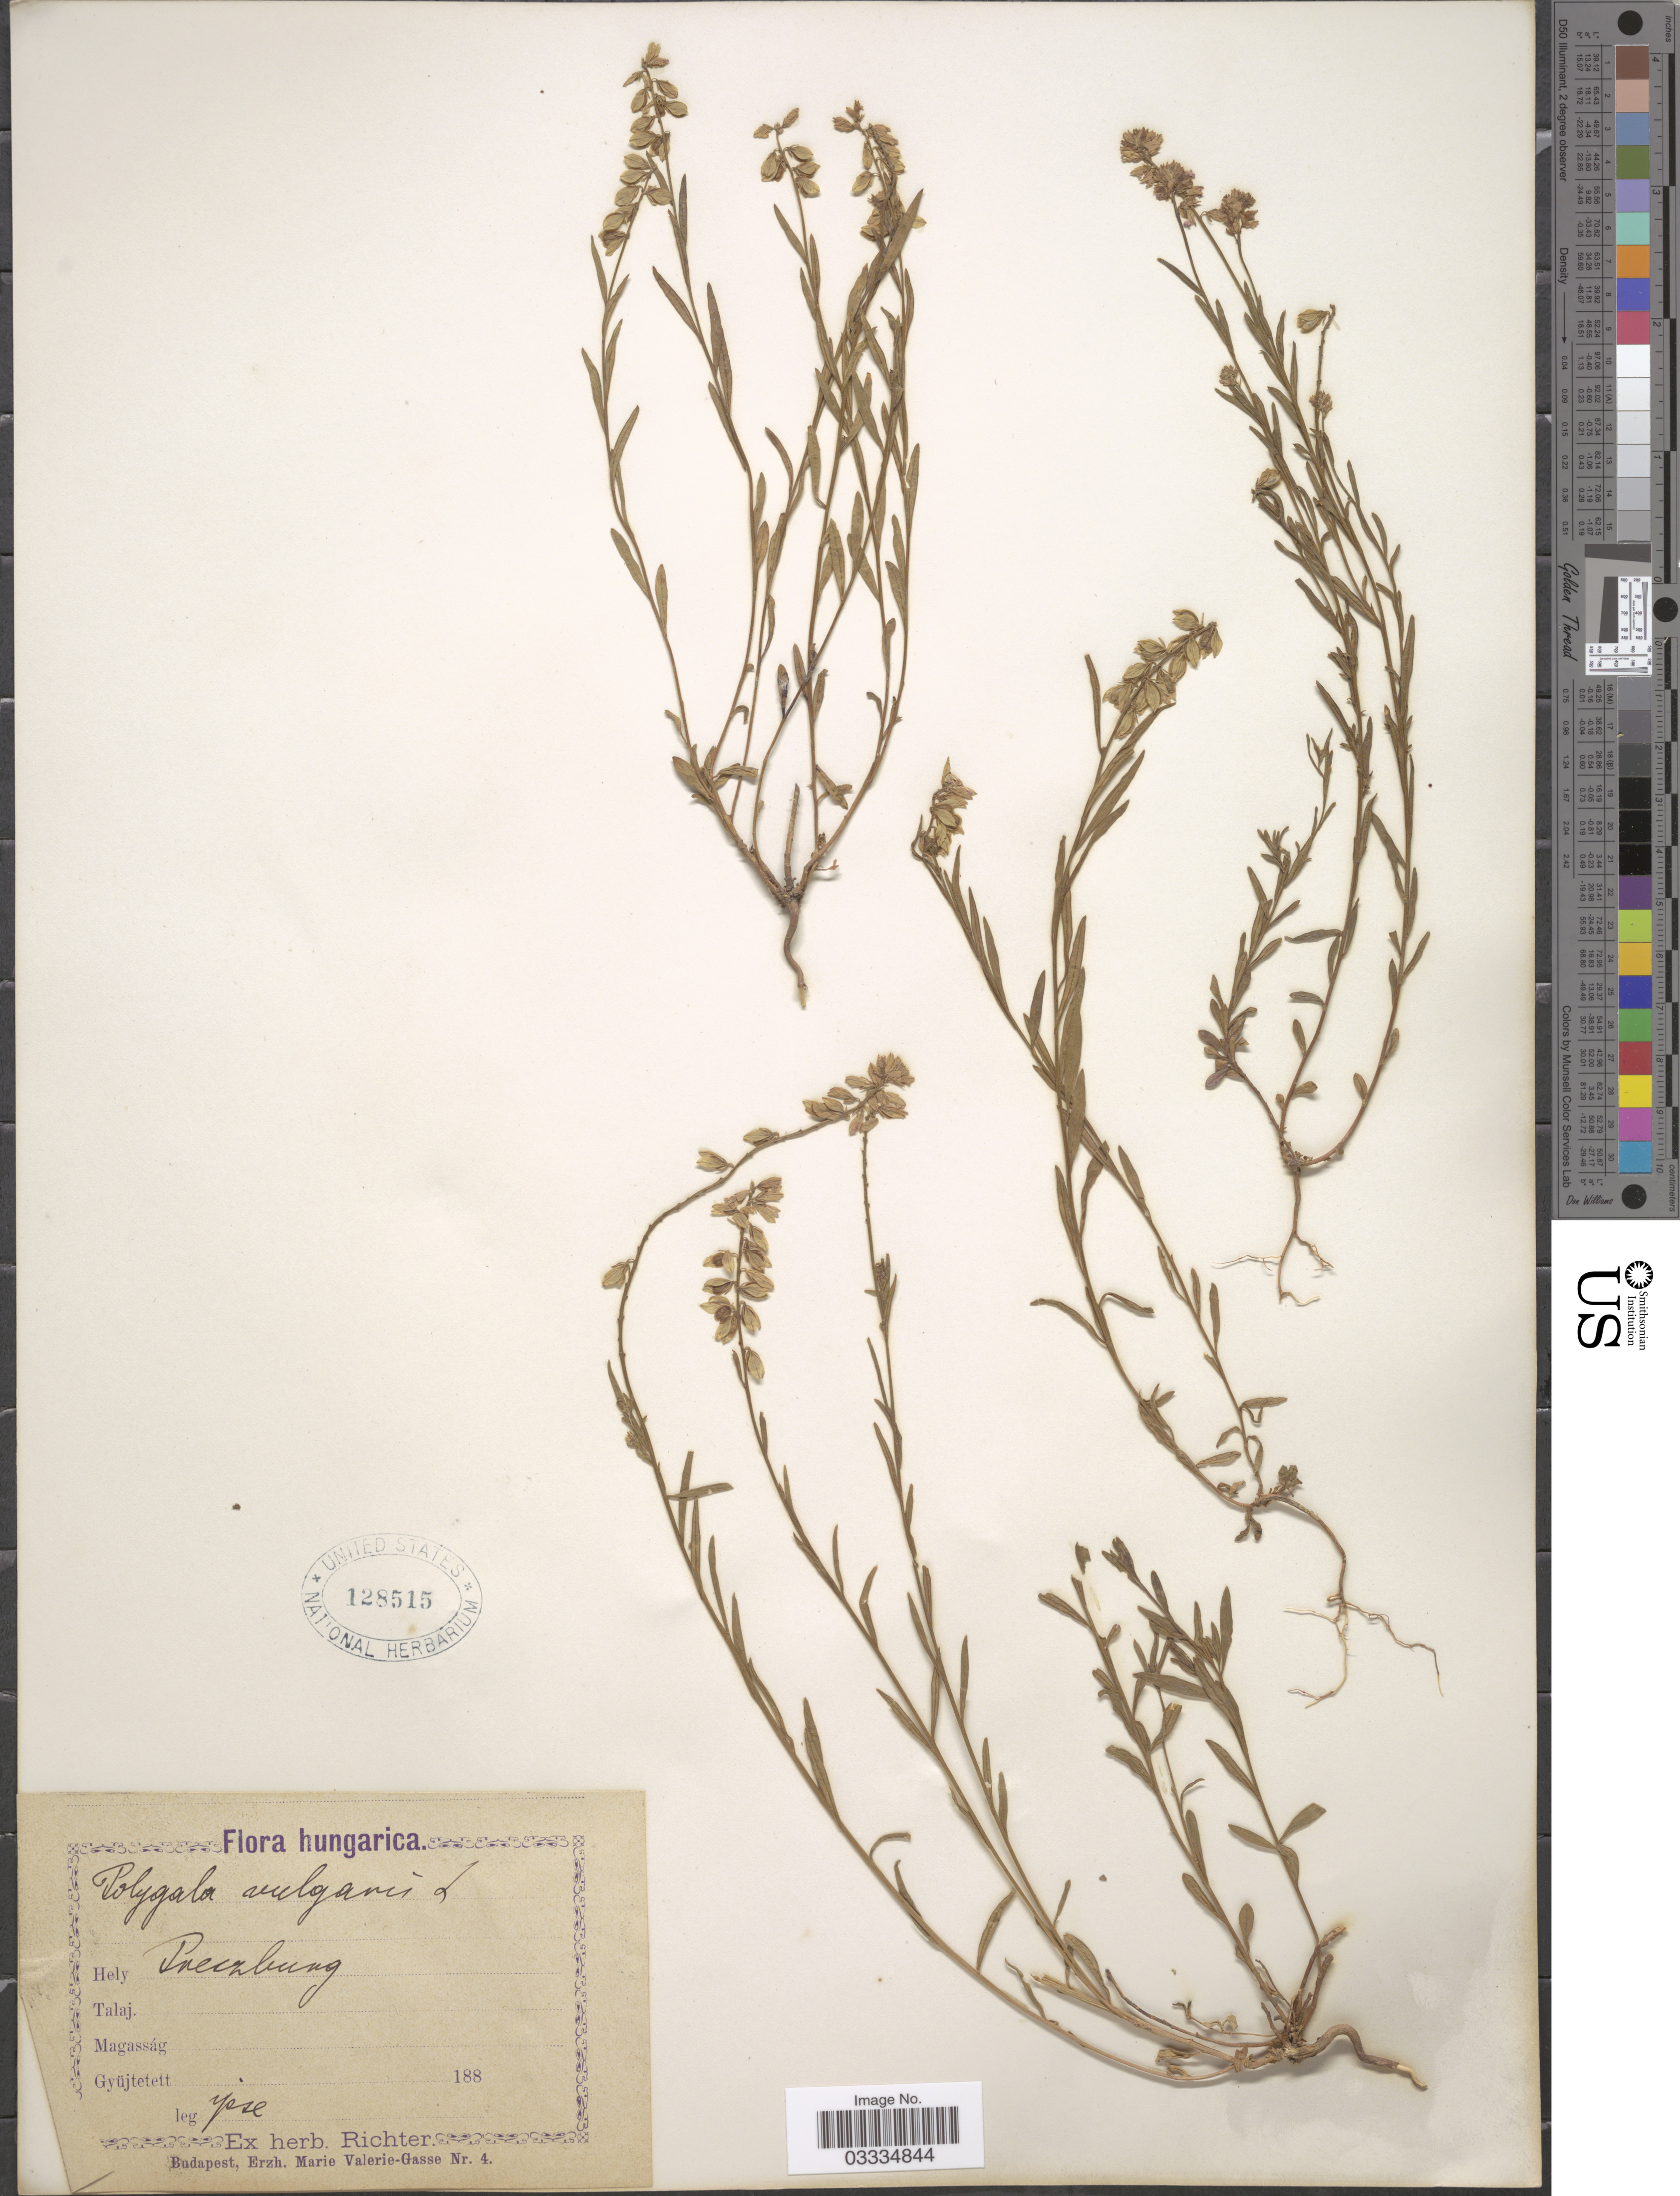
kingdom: Plantae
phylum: Tracheophyta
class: Magnoliopsida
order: Fabales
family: Polygalaceae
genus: Polygala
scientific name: Polygala vulgaris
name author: L.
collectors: -- Richter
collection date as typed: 188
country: Hungary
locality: Preczburg [interpreted].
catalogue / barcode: US 128515